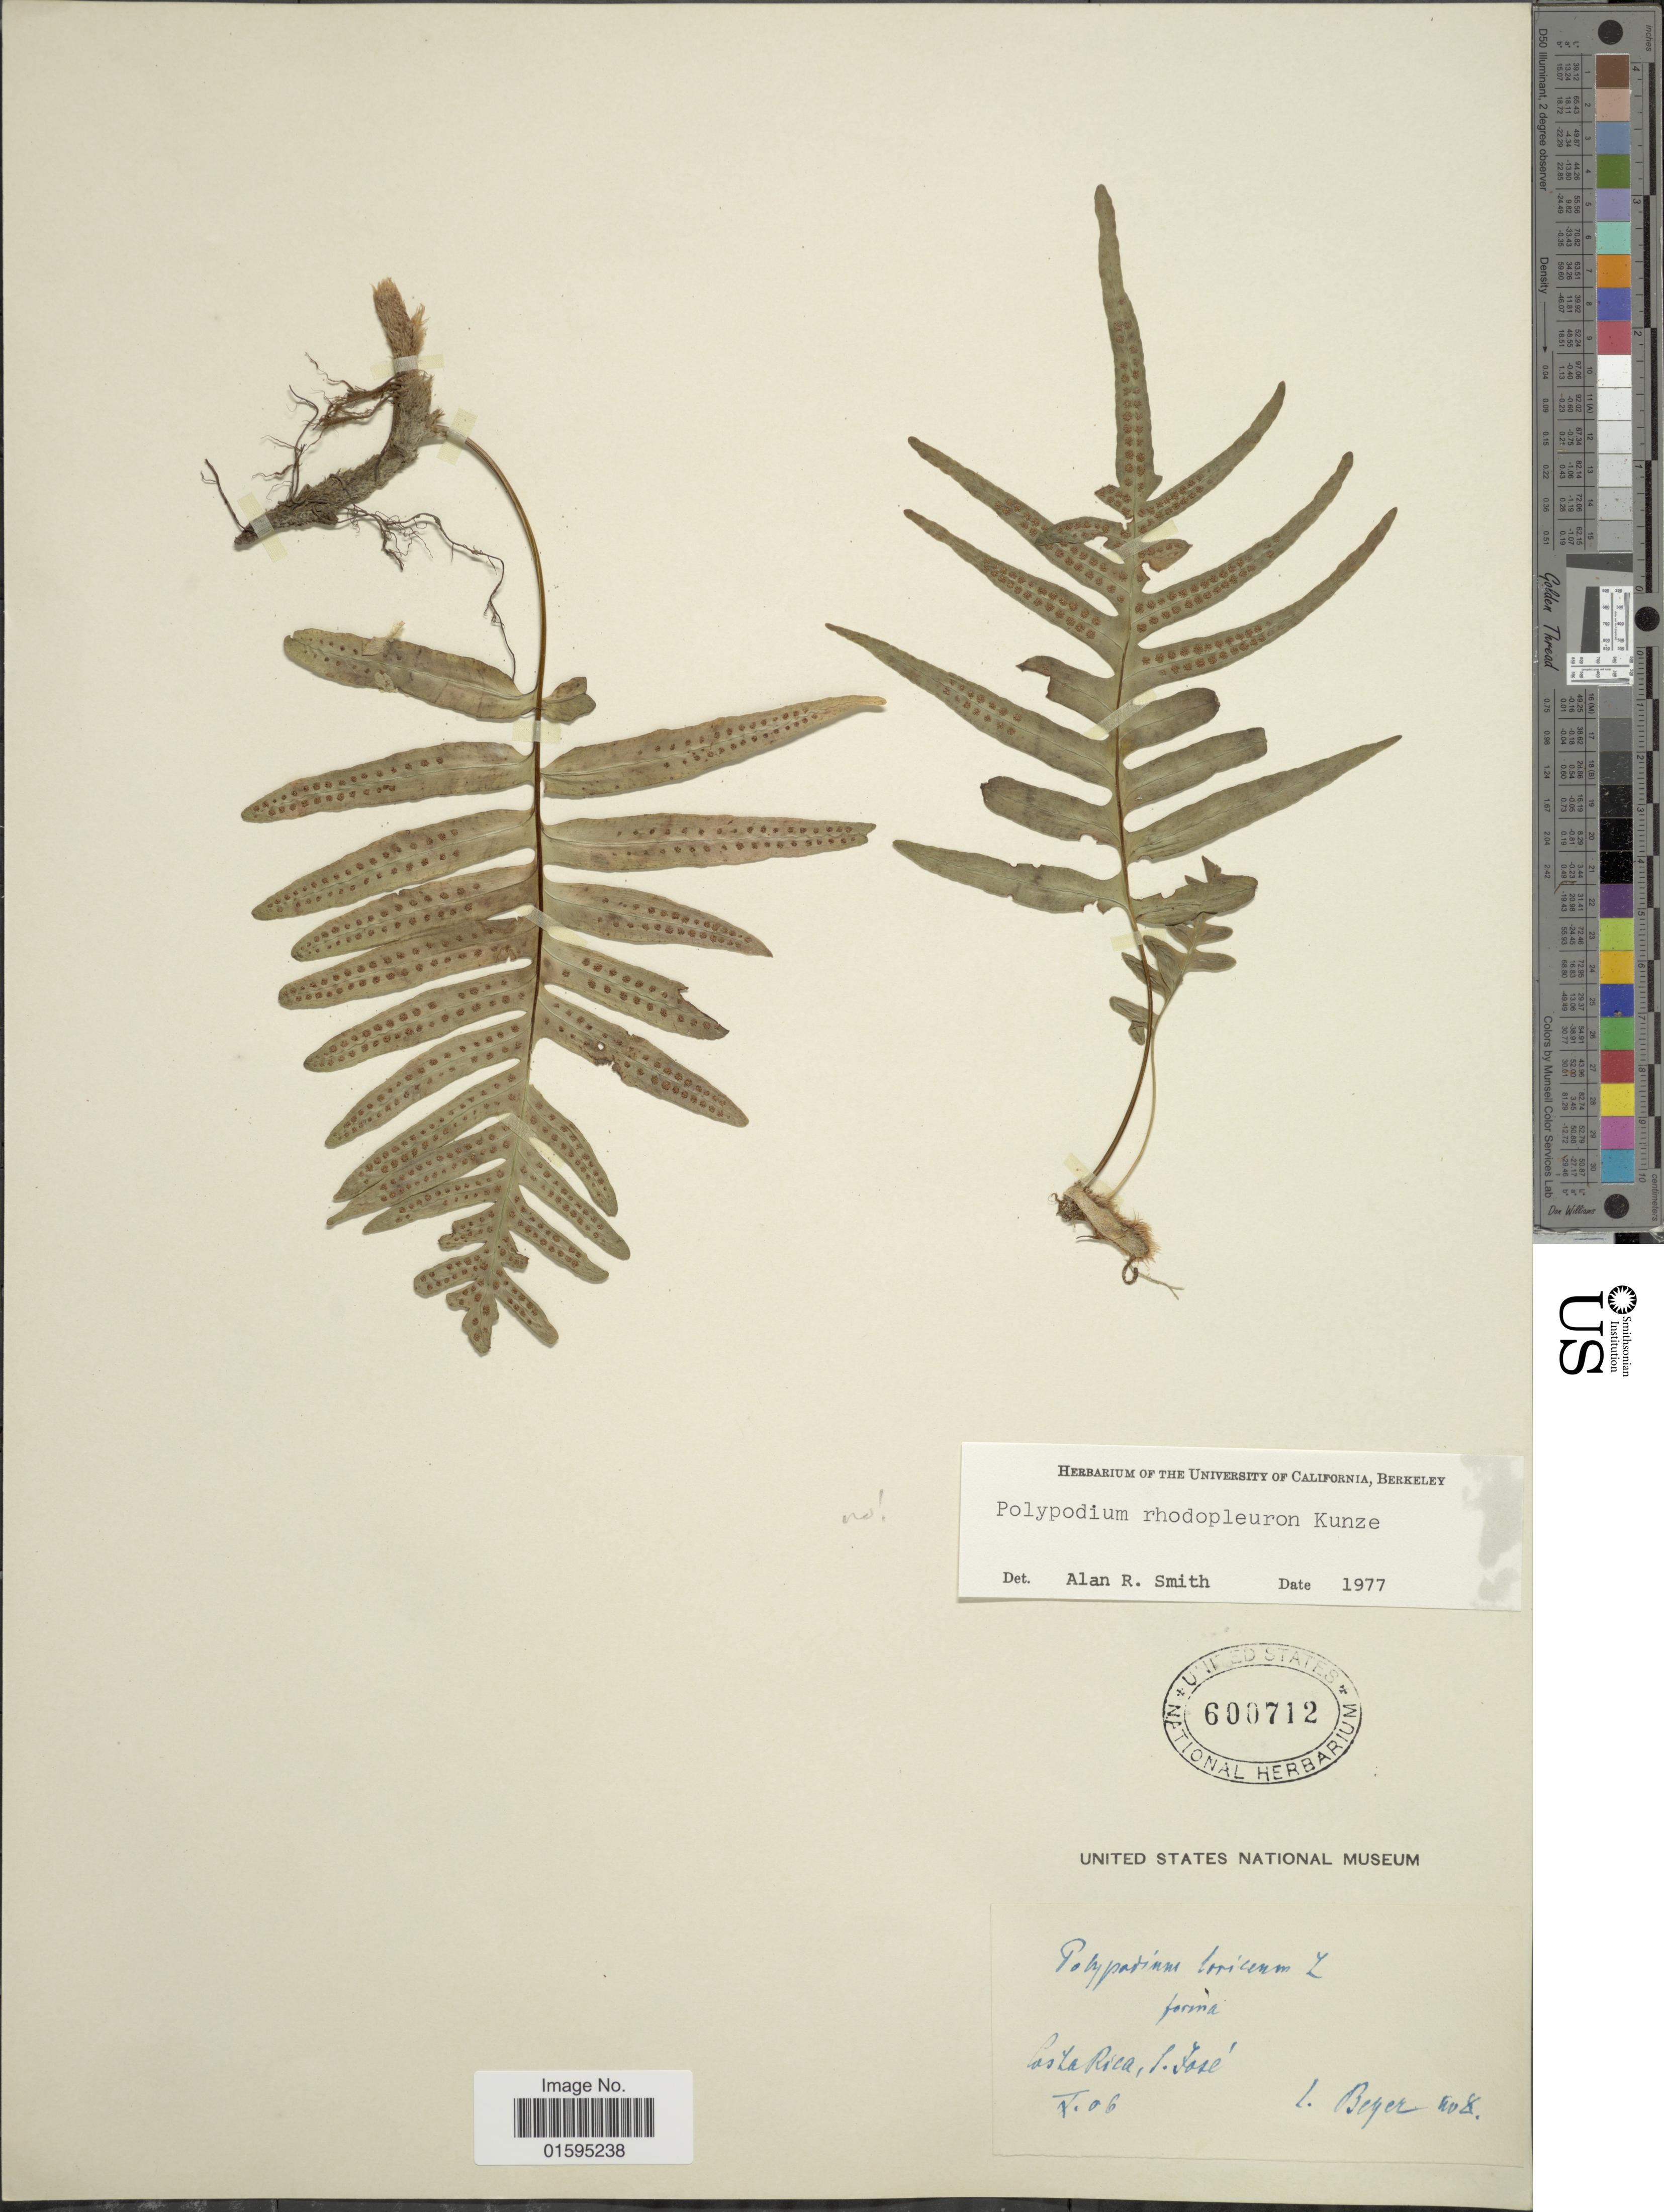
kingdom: Plantae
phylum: Tracheophyta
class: Polypodiopsida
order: Polypodiales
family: Polypodiaceae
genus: Polypodium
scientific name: Polypodium fuscopetiolatum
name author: A.R. Sm.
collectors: -. Beyer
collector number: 408*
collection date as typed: Transcribed d/m/y: /10/6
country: Costa Rica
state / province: San José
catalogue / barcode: US 600712